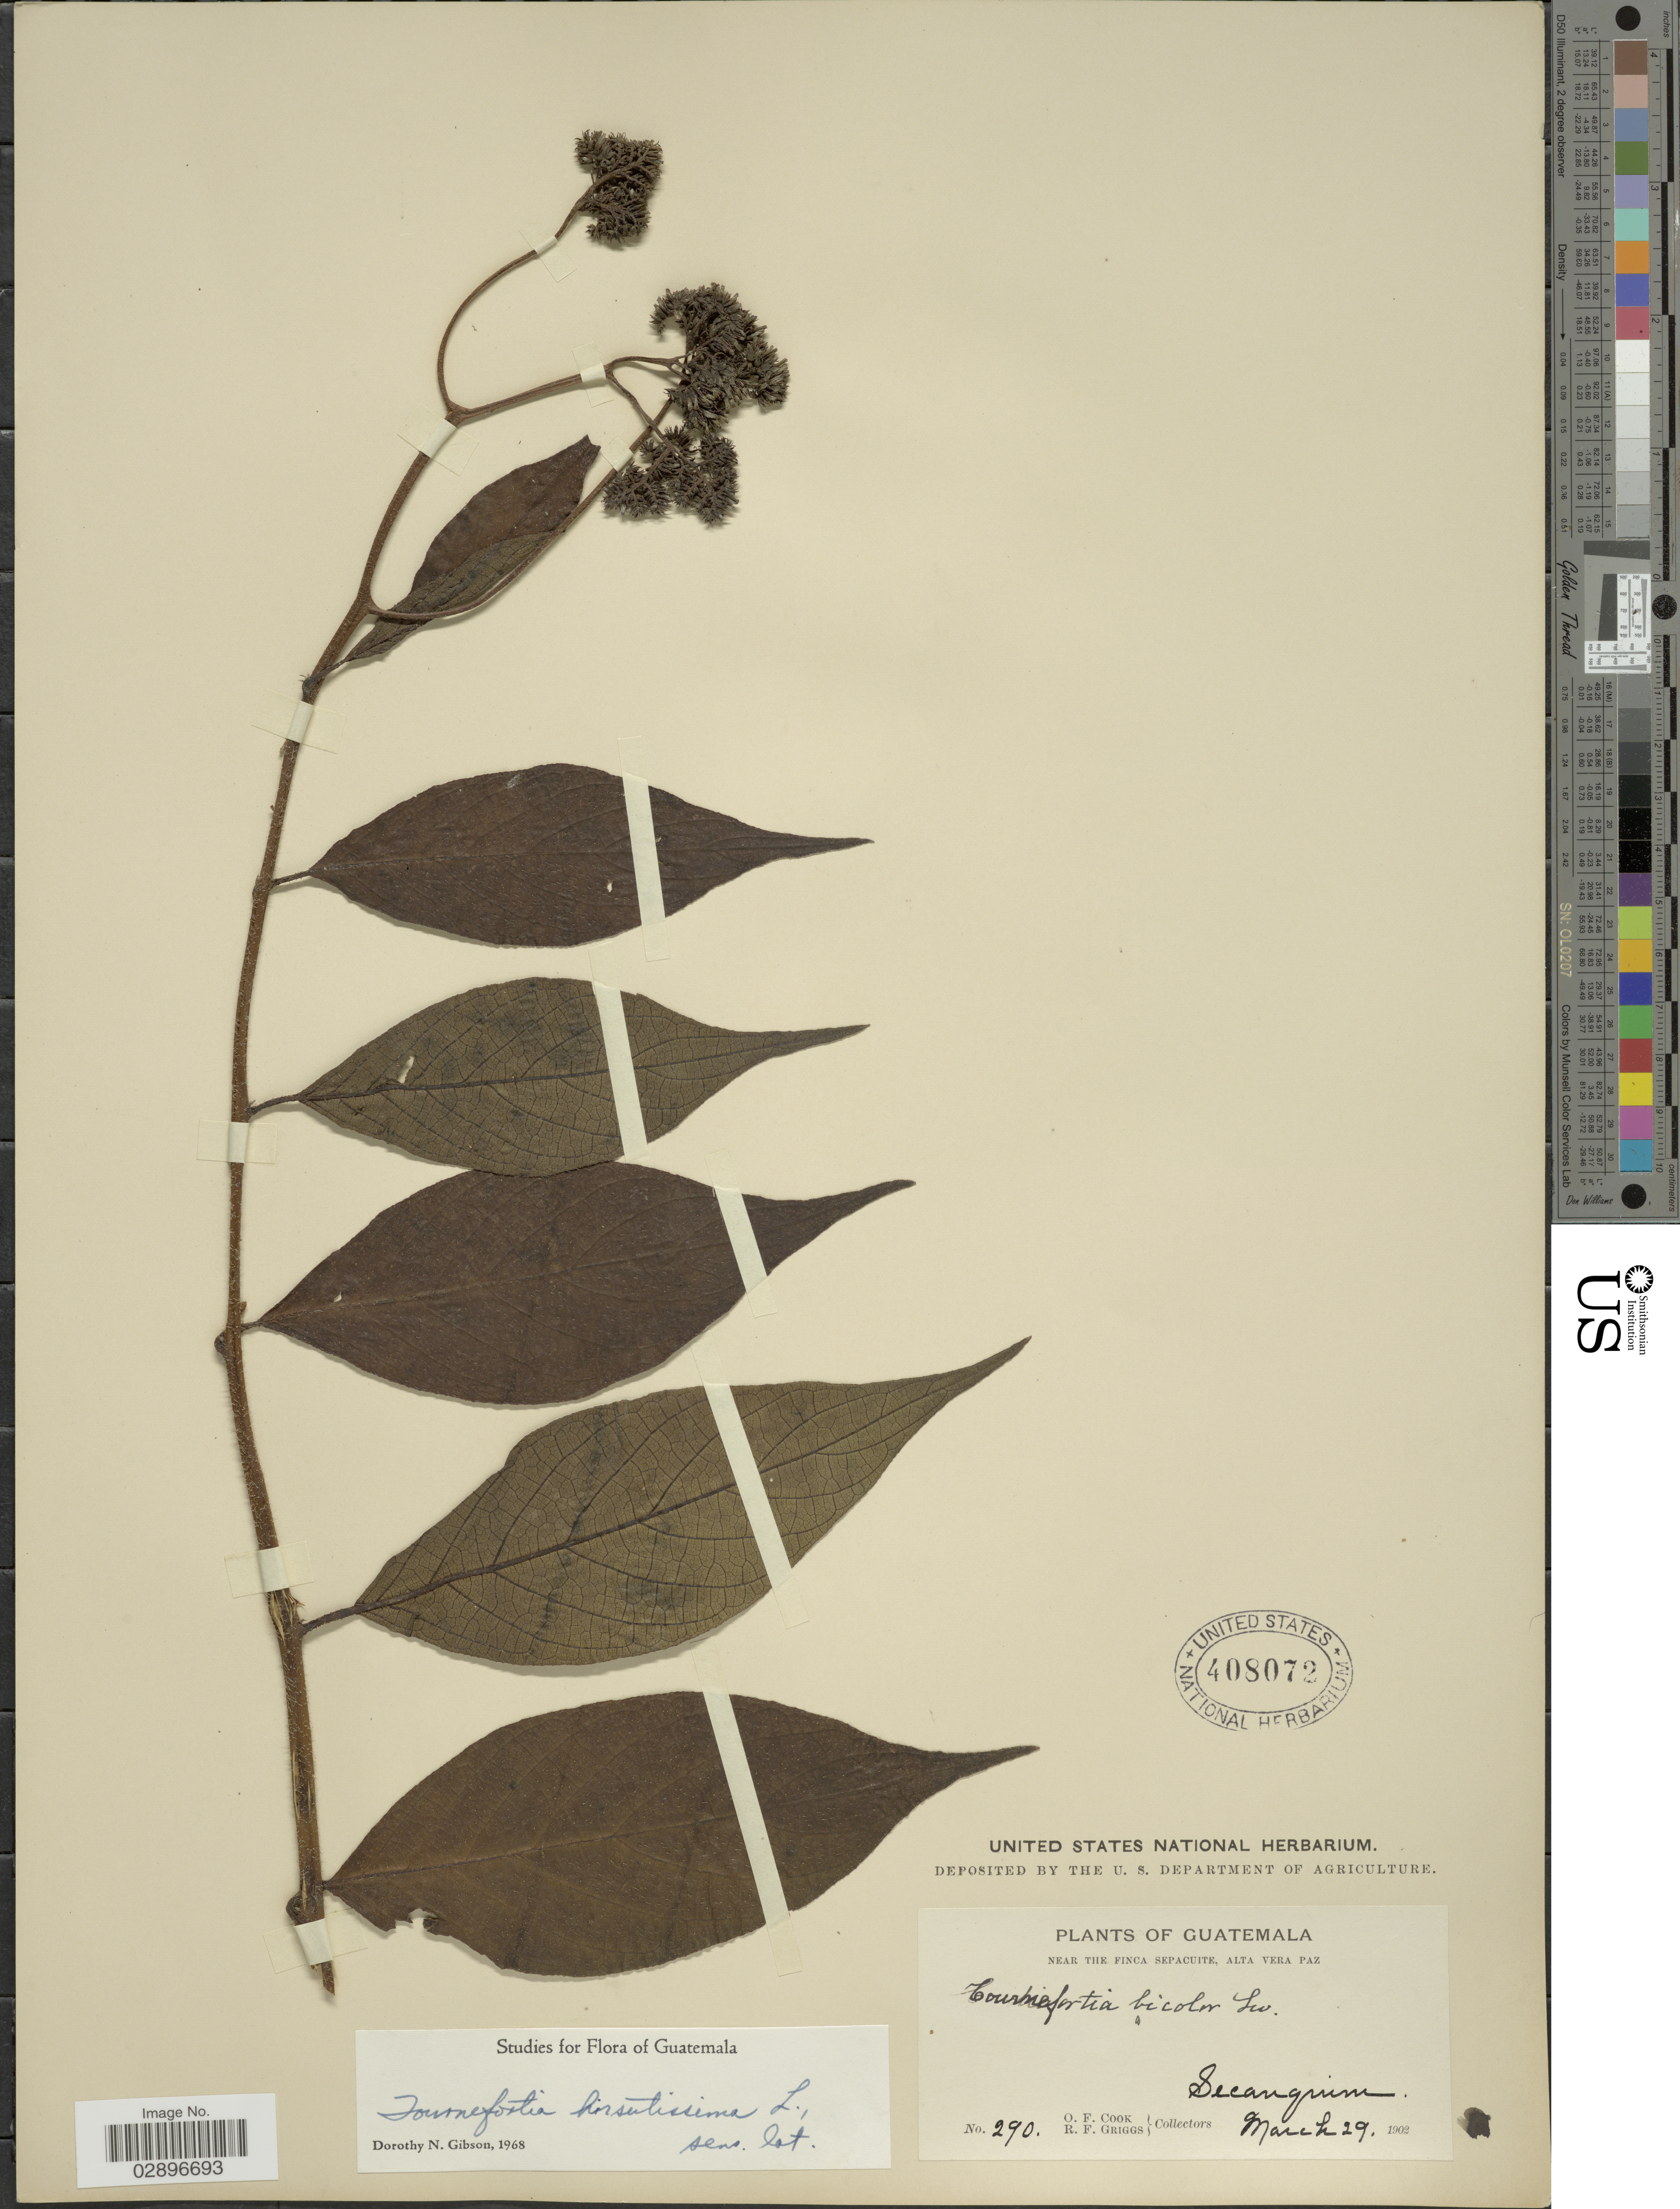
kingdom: Plantae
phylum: Tracheophyta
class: Magnoliopsida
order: Boraginales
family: Heliotropiaceae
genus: Tournefortia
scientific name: Tournefortia hirsutissima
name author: L.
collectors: O. F. Cook & R. F. Griggs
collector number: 290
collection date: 1902-03-29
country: Guatemala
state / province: Alta Verapaz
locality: Near the Finca Sepacuite, Alta Vera Paz.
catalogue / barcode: US 408072